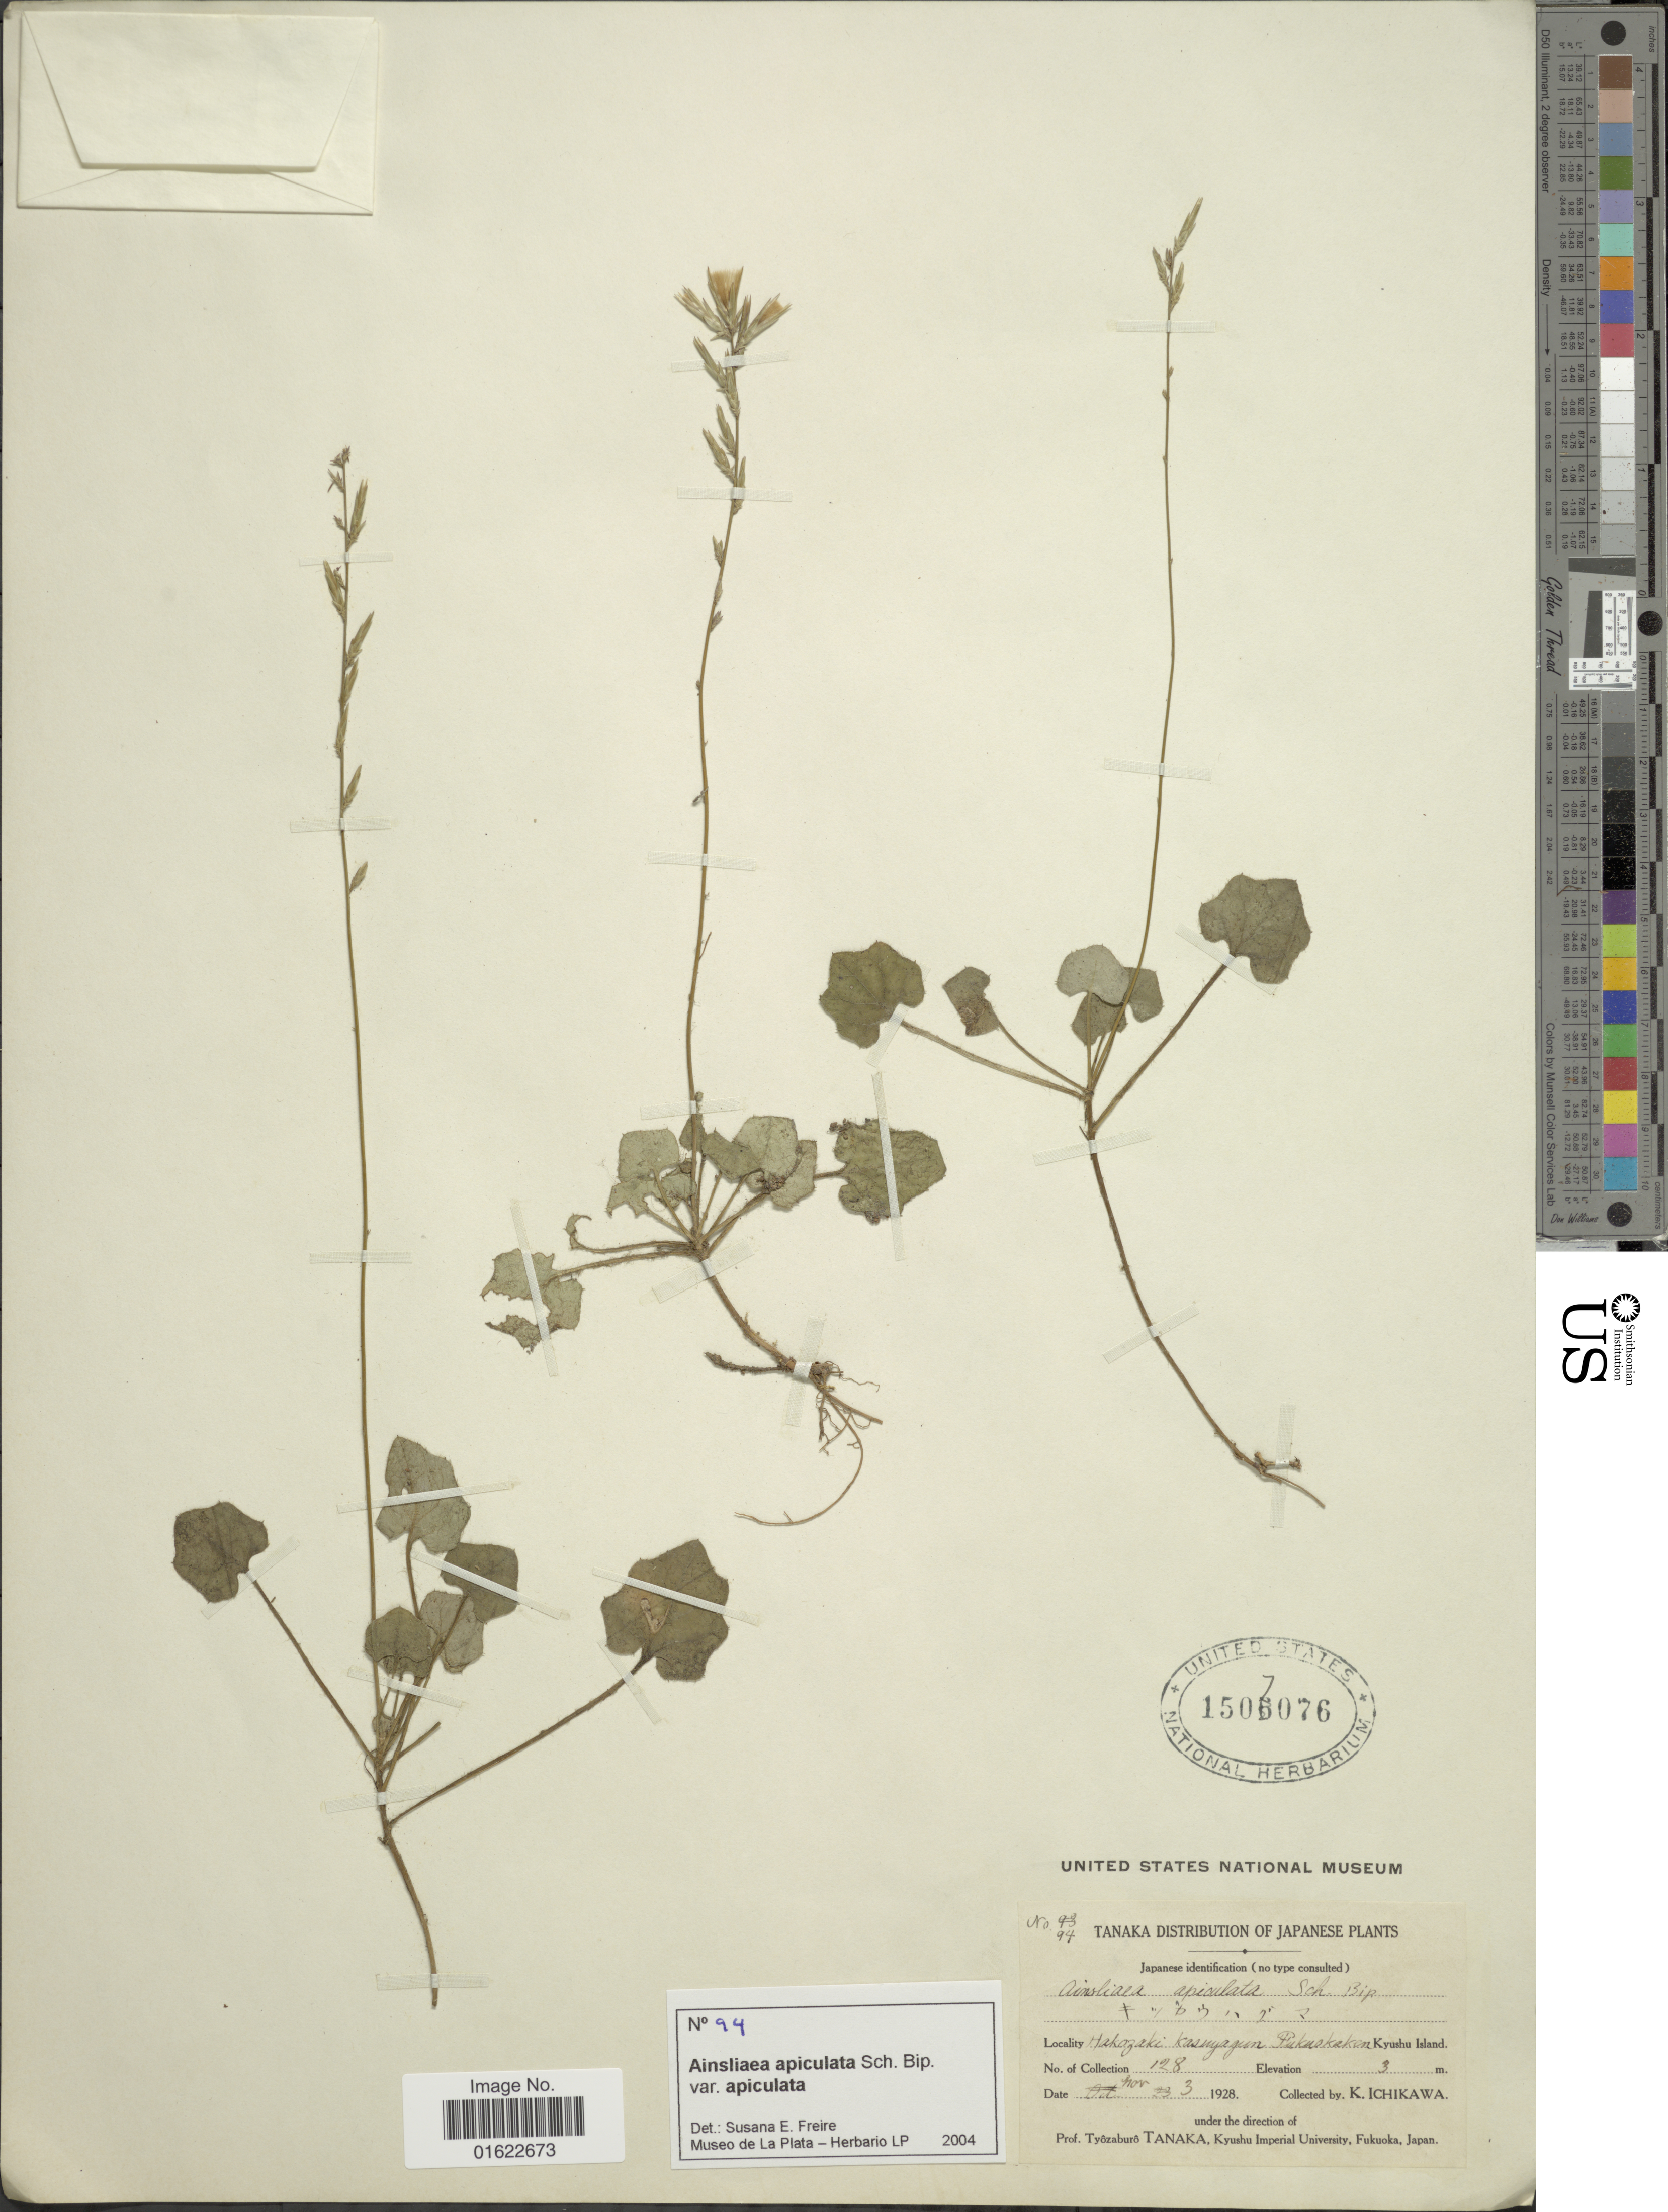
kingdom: Plantae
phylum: Tracheophyta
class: Magnoliopsida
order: Asterales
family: Asteraceae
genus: Ainsliaea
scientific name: Ainsliaea apiculata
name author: Sch. Bip.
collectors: K. Ichikawa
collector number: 128/94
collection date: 1928-11-03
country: Japan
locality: Hakozaki Kasuyagun Fukuokaken, Kyushu Island.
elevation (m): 3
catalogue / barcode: US 1507076